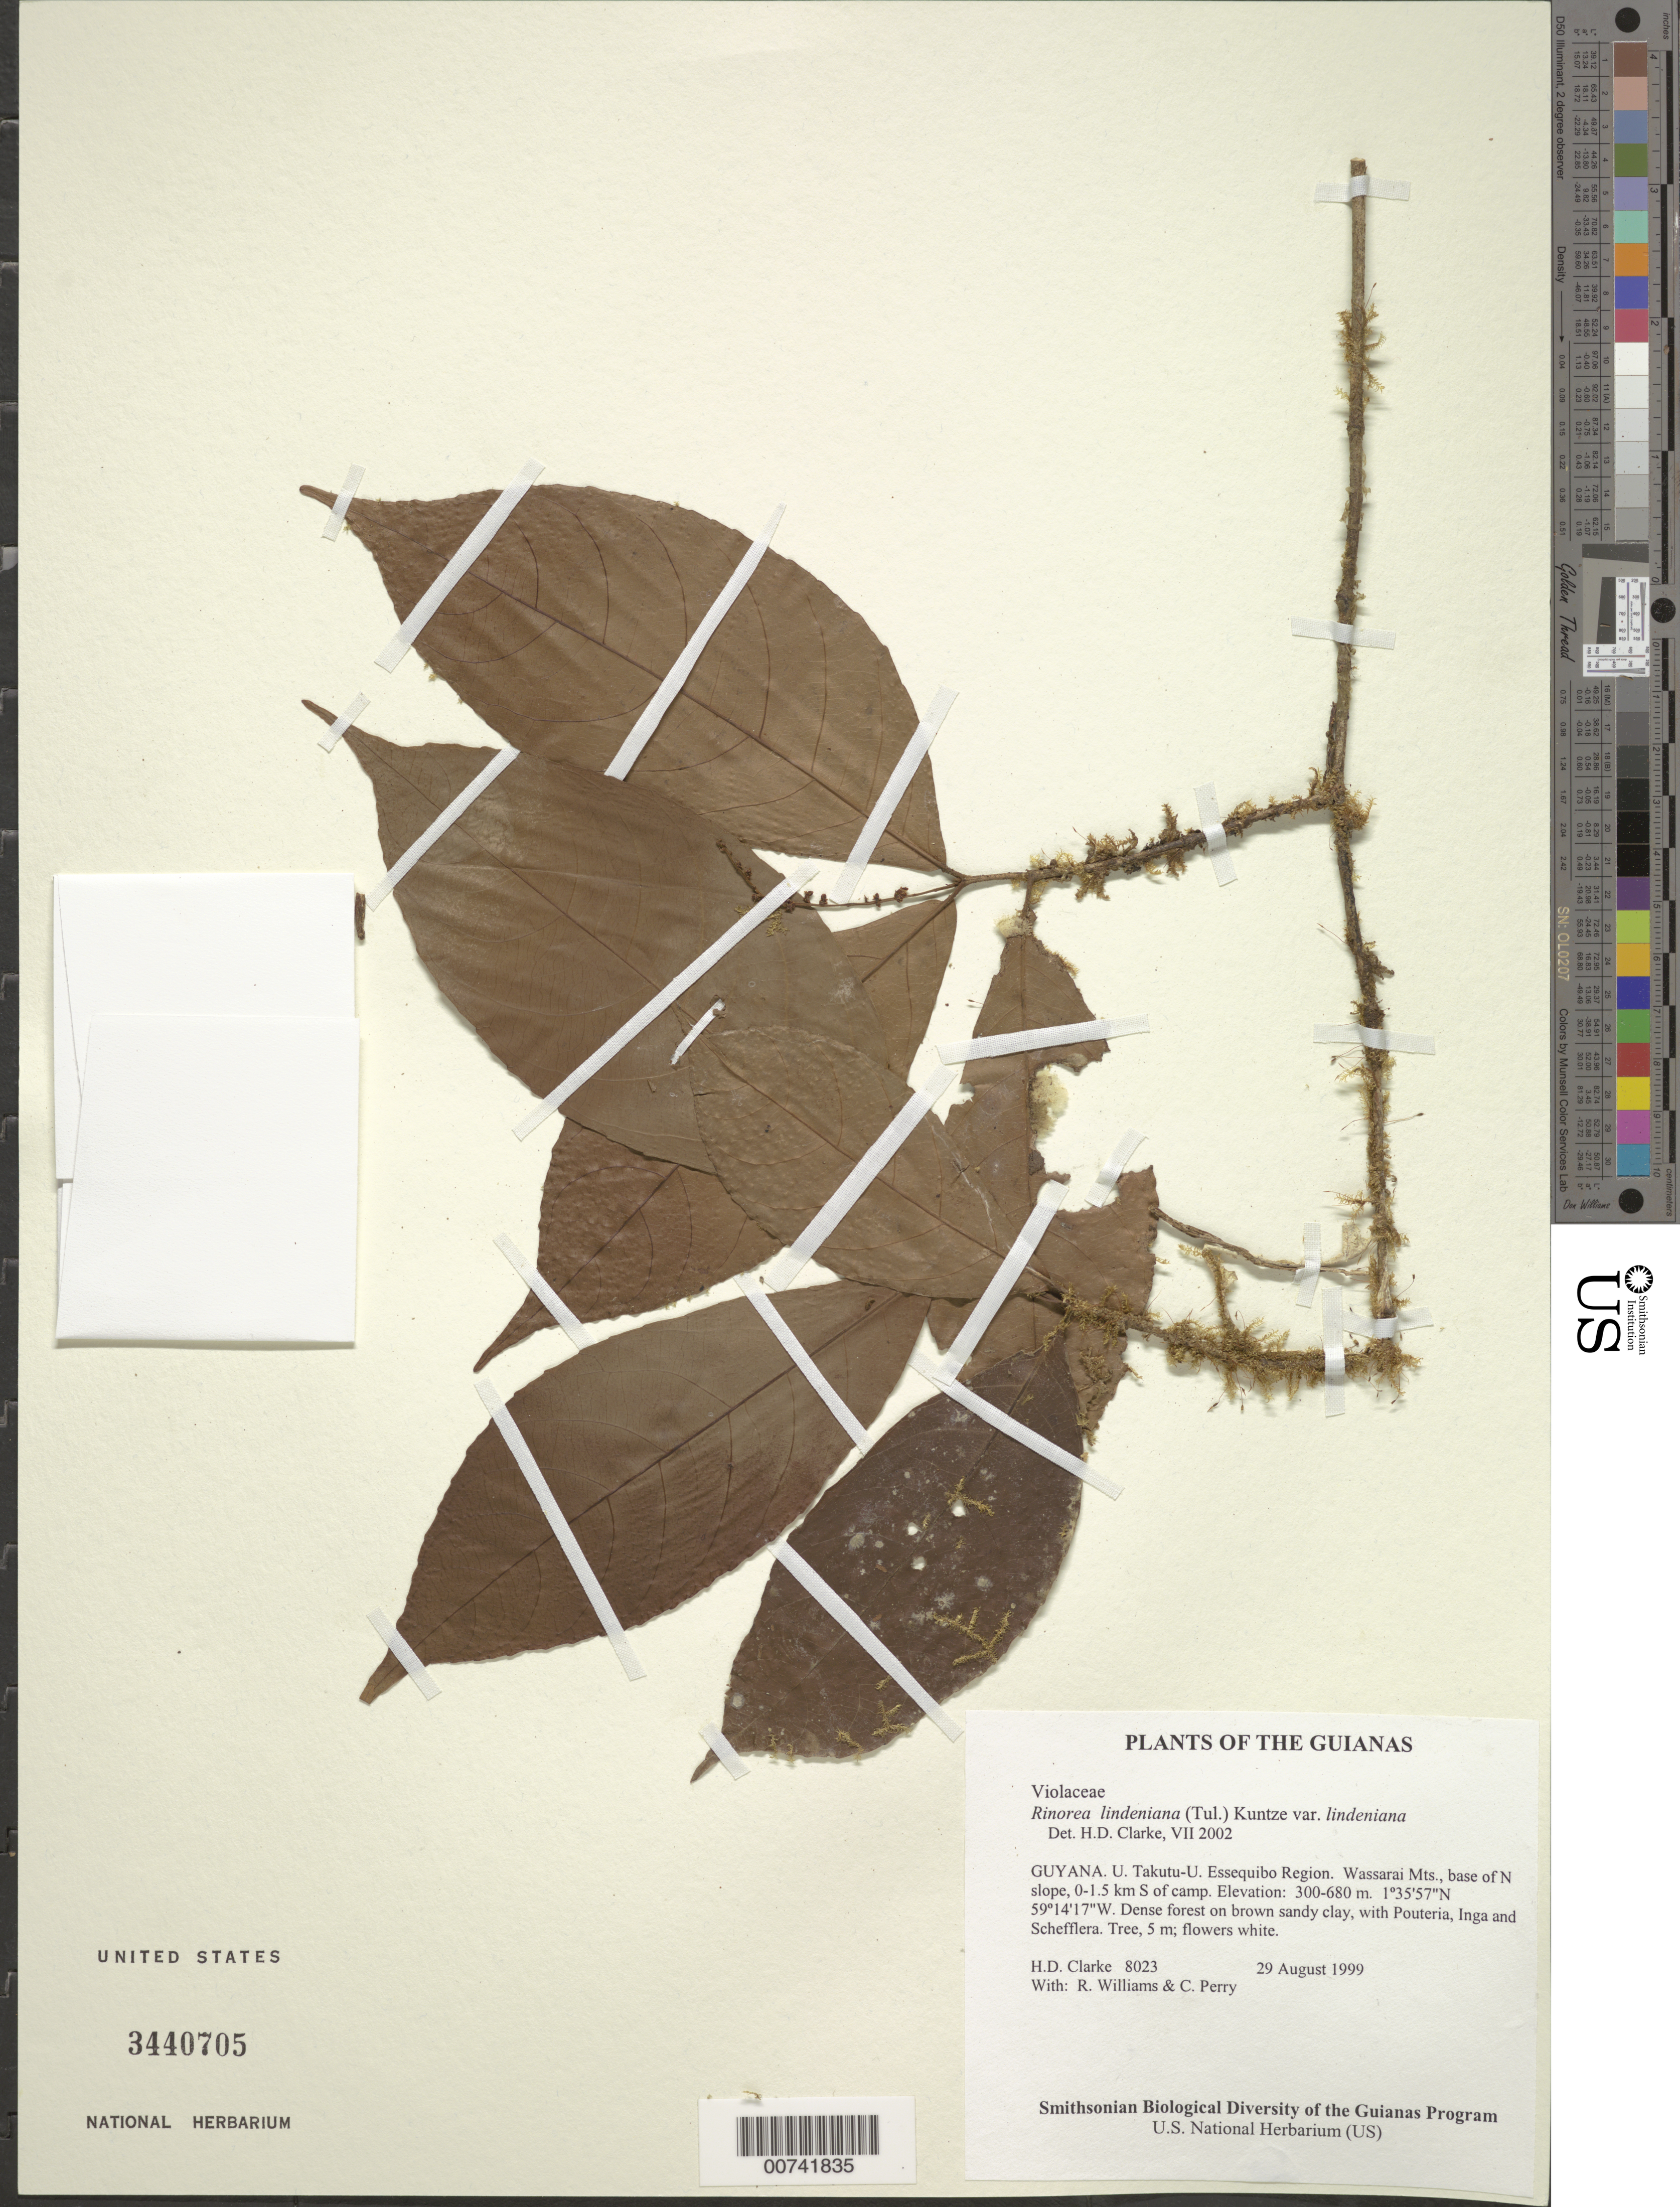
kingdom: Plantae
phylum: Tracheophyta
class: Magnoliopsida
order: Malpighiales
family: Violaceae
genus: Rinorea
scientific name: Rinorea lindeniana var. lindeniana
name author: (Tul.) Kuntze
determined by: Clarke, H. D., University of North Carolina (Asheville)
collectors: H. D. Clarke, R. Williams & C. Perry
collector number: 8023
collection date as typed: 29 August 1999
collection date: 1999-08-29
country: Guyana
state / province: U. Takutu-U. Essequibo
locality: Wassarai Mts., base of N slope, 0-1.5 km S of camp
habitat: Dense forest on brown sandy clay, with Pouteria, Inga and Schefflera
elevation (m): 300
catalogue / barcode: US 3440705